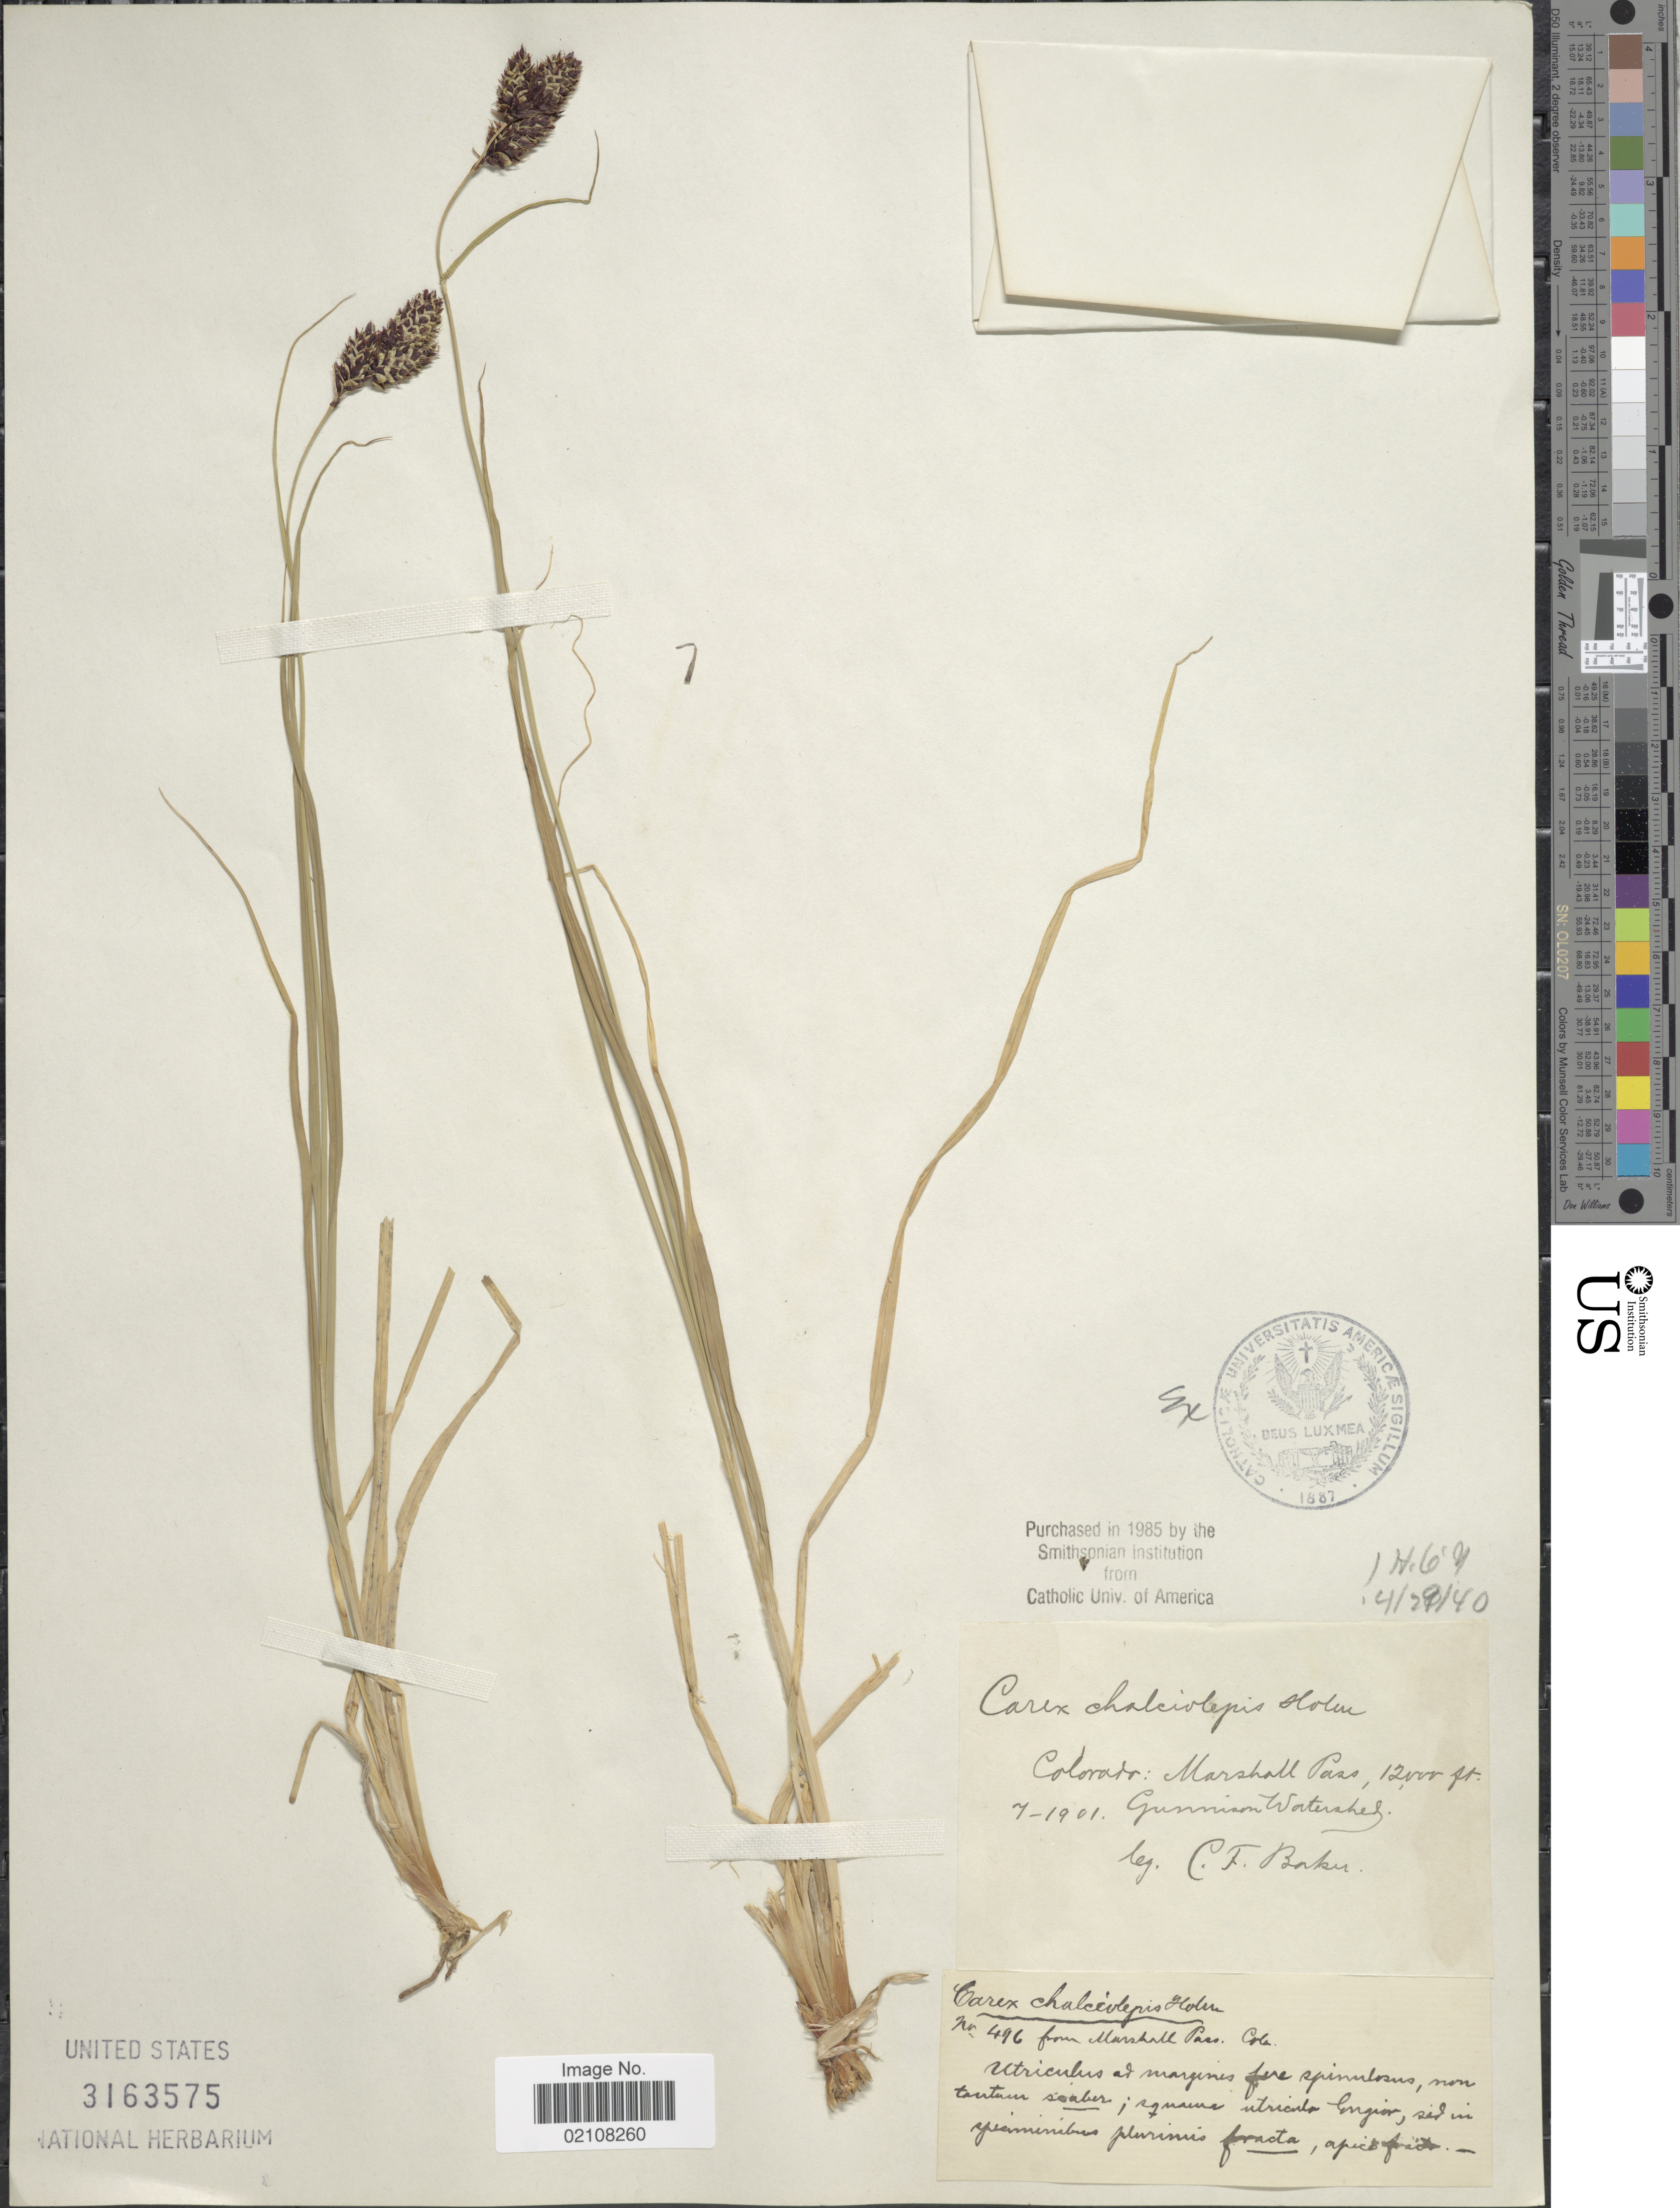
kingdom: Plantae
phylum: Tracheophyta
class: Liliopsida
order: Poales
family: Cyperaceae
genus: Carex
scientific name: Carex chalciolepis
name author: Holm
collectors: C. F. Baker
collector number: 496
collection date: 1901-07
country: United States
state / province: Colorado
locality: Marshall Pass, Gunnison Watershed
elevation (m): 3658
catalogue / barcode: US 3163575